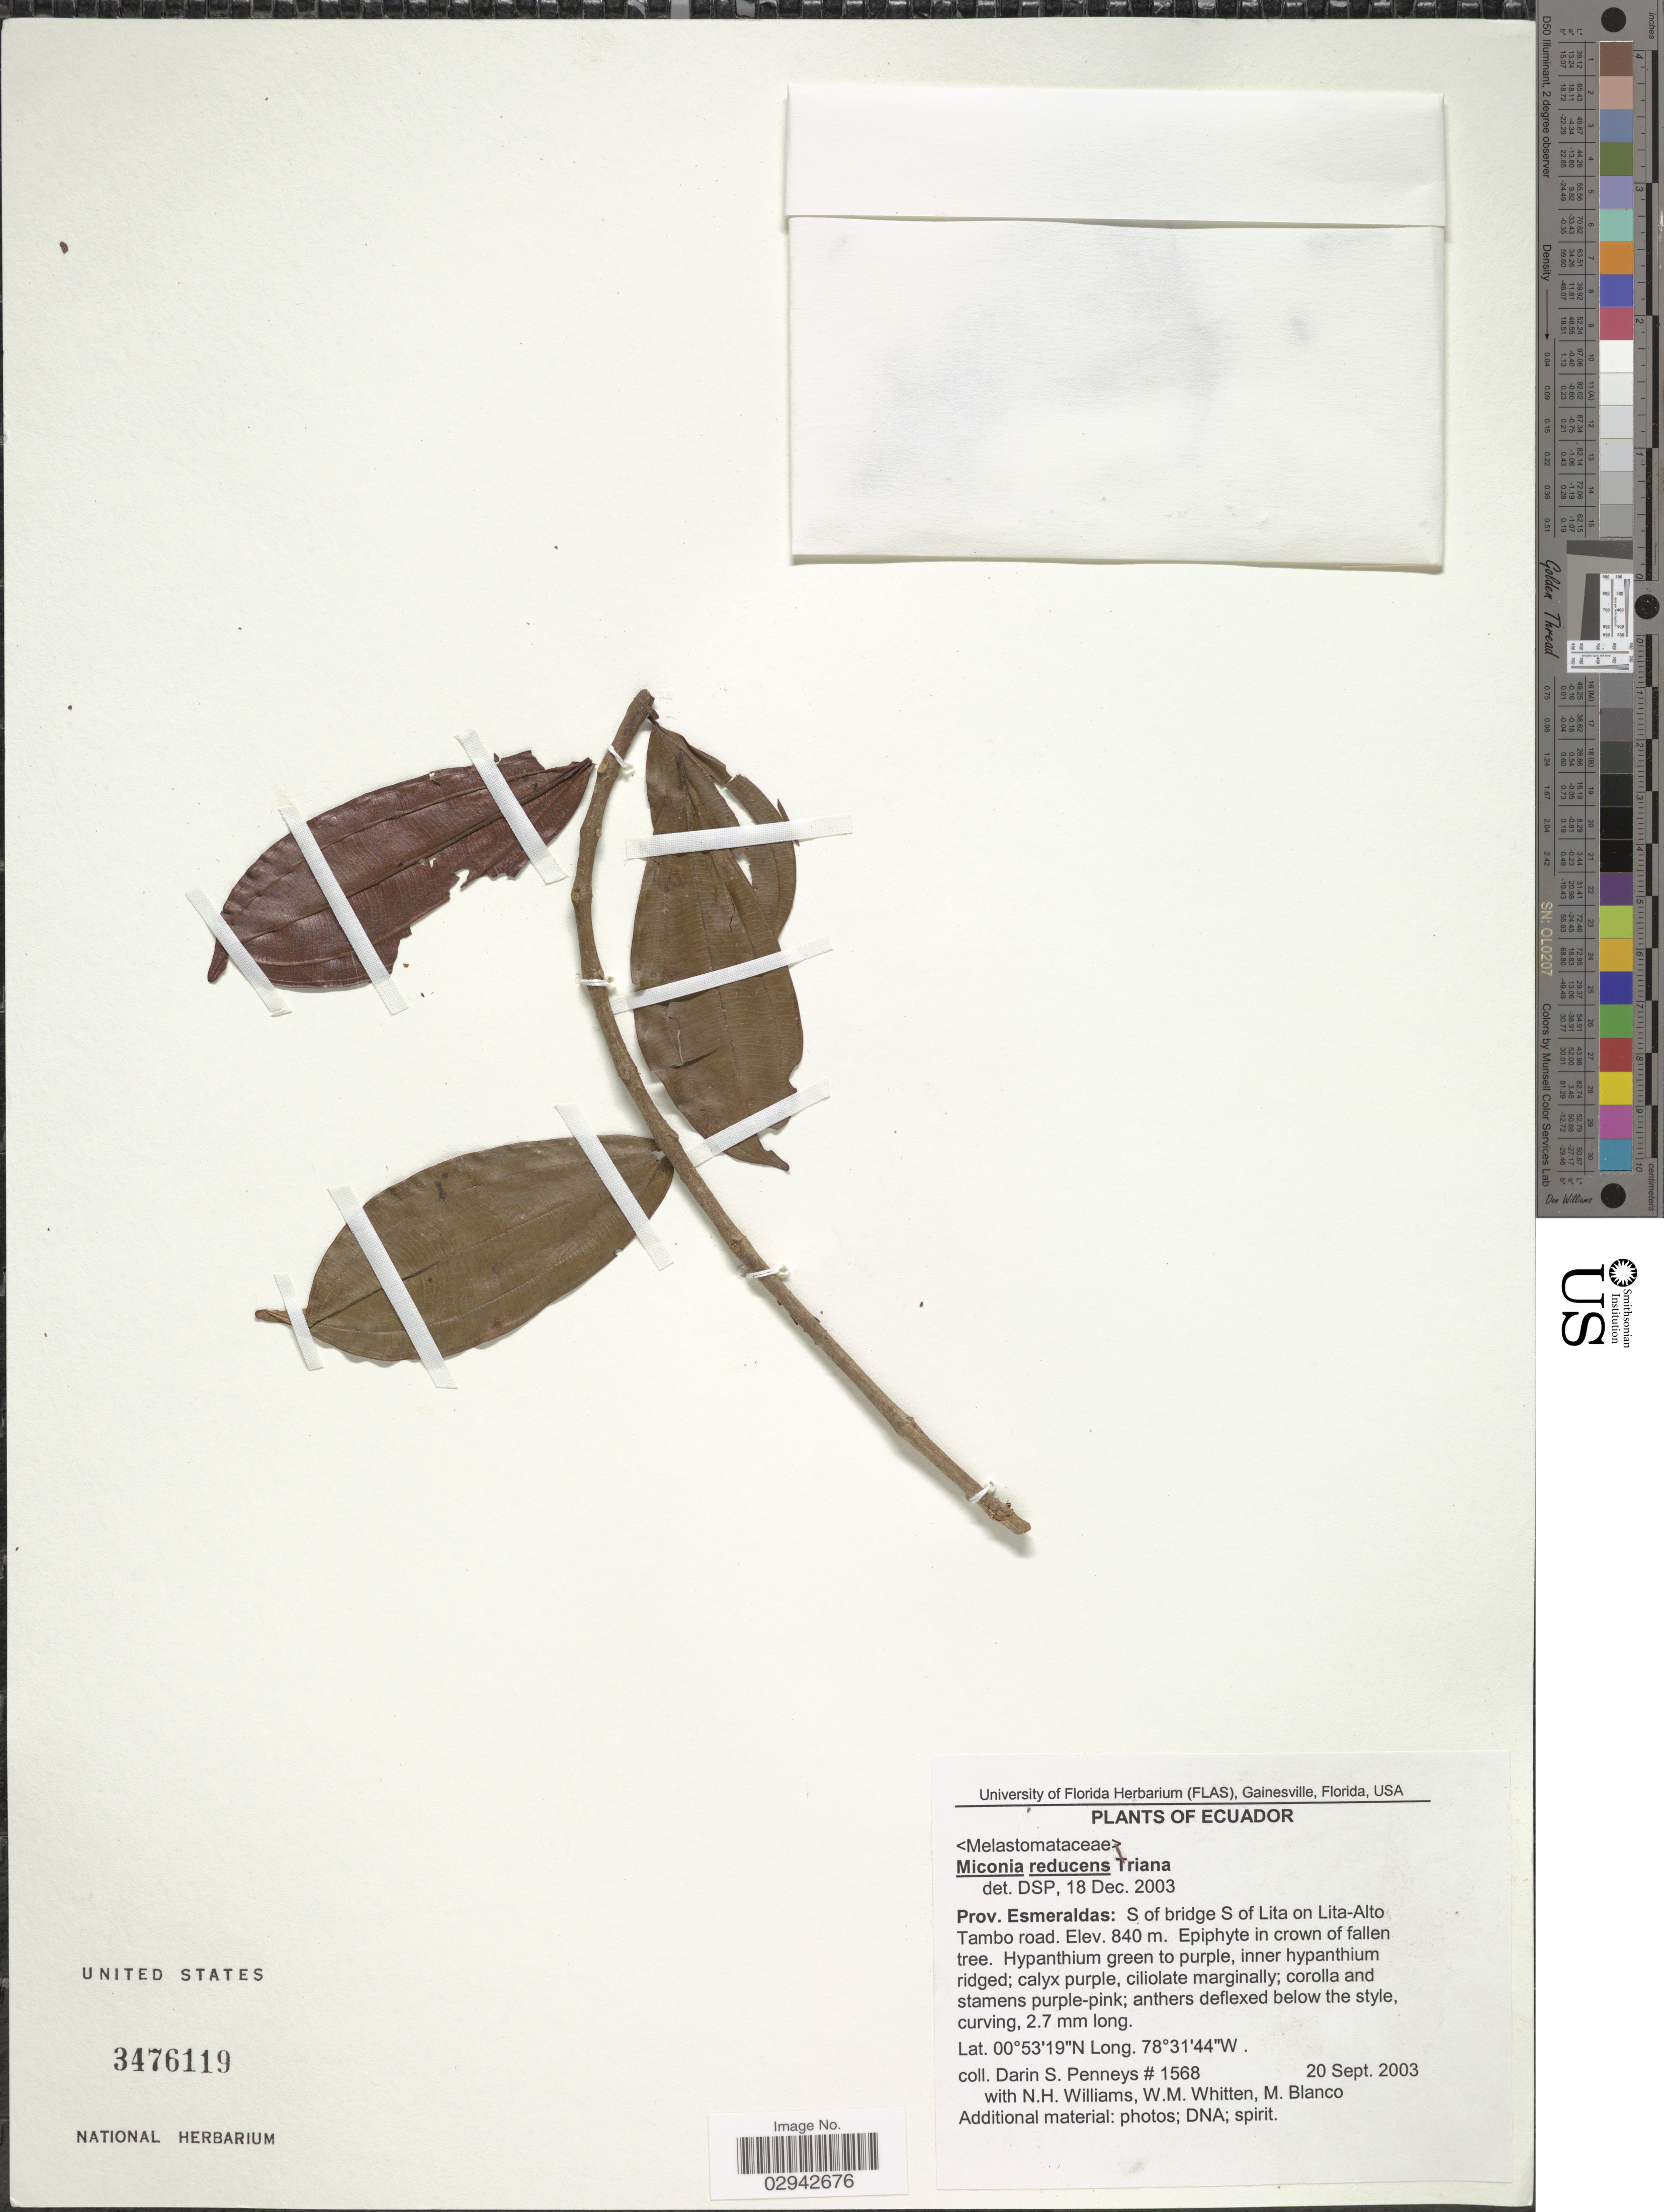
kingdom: Plantae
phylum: Tracheophyta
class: Magnoliopsida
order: Myrtales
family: Melastomataceae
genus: Miconia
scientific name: Miconia reducens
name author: Triana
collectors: D. S. Penneys, N. H. Williams, W. M. Whitten & M. Blanco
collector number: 1568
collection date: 2003-09-20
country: Ecuador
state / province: Esmeraldas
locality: S of bridge S of Lita on Lita-Alto Tambo road.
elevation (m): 840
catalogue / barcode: US 3476119